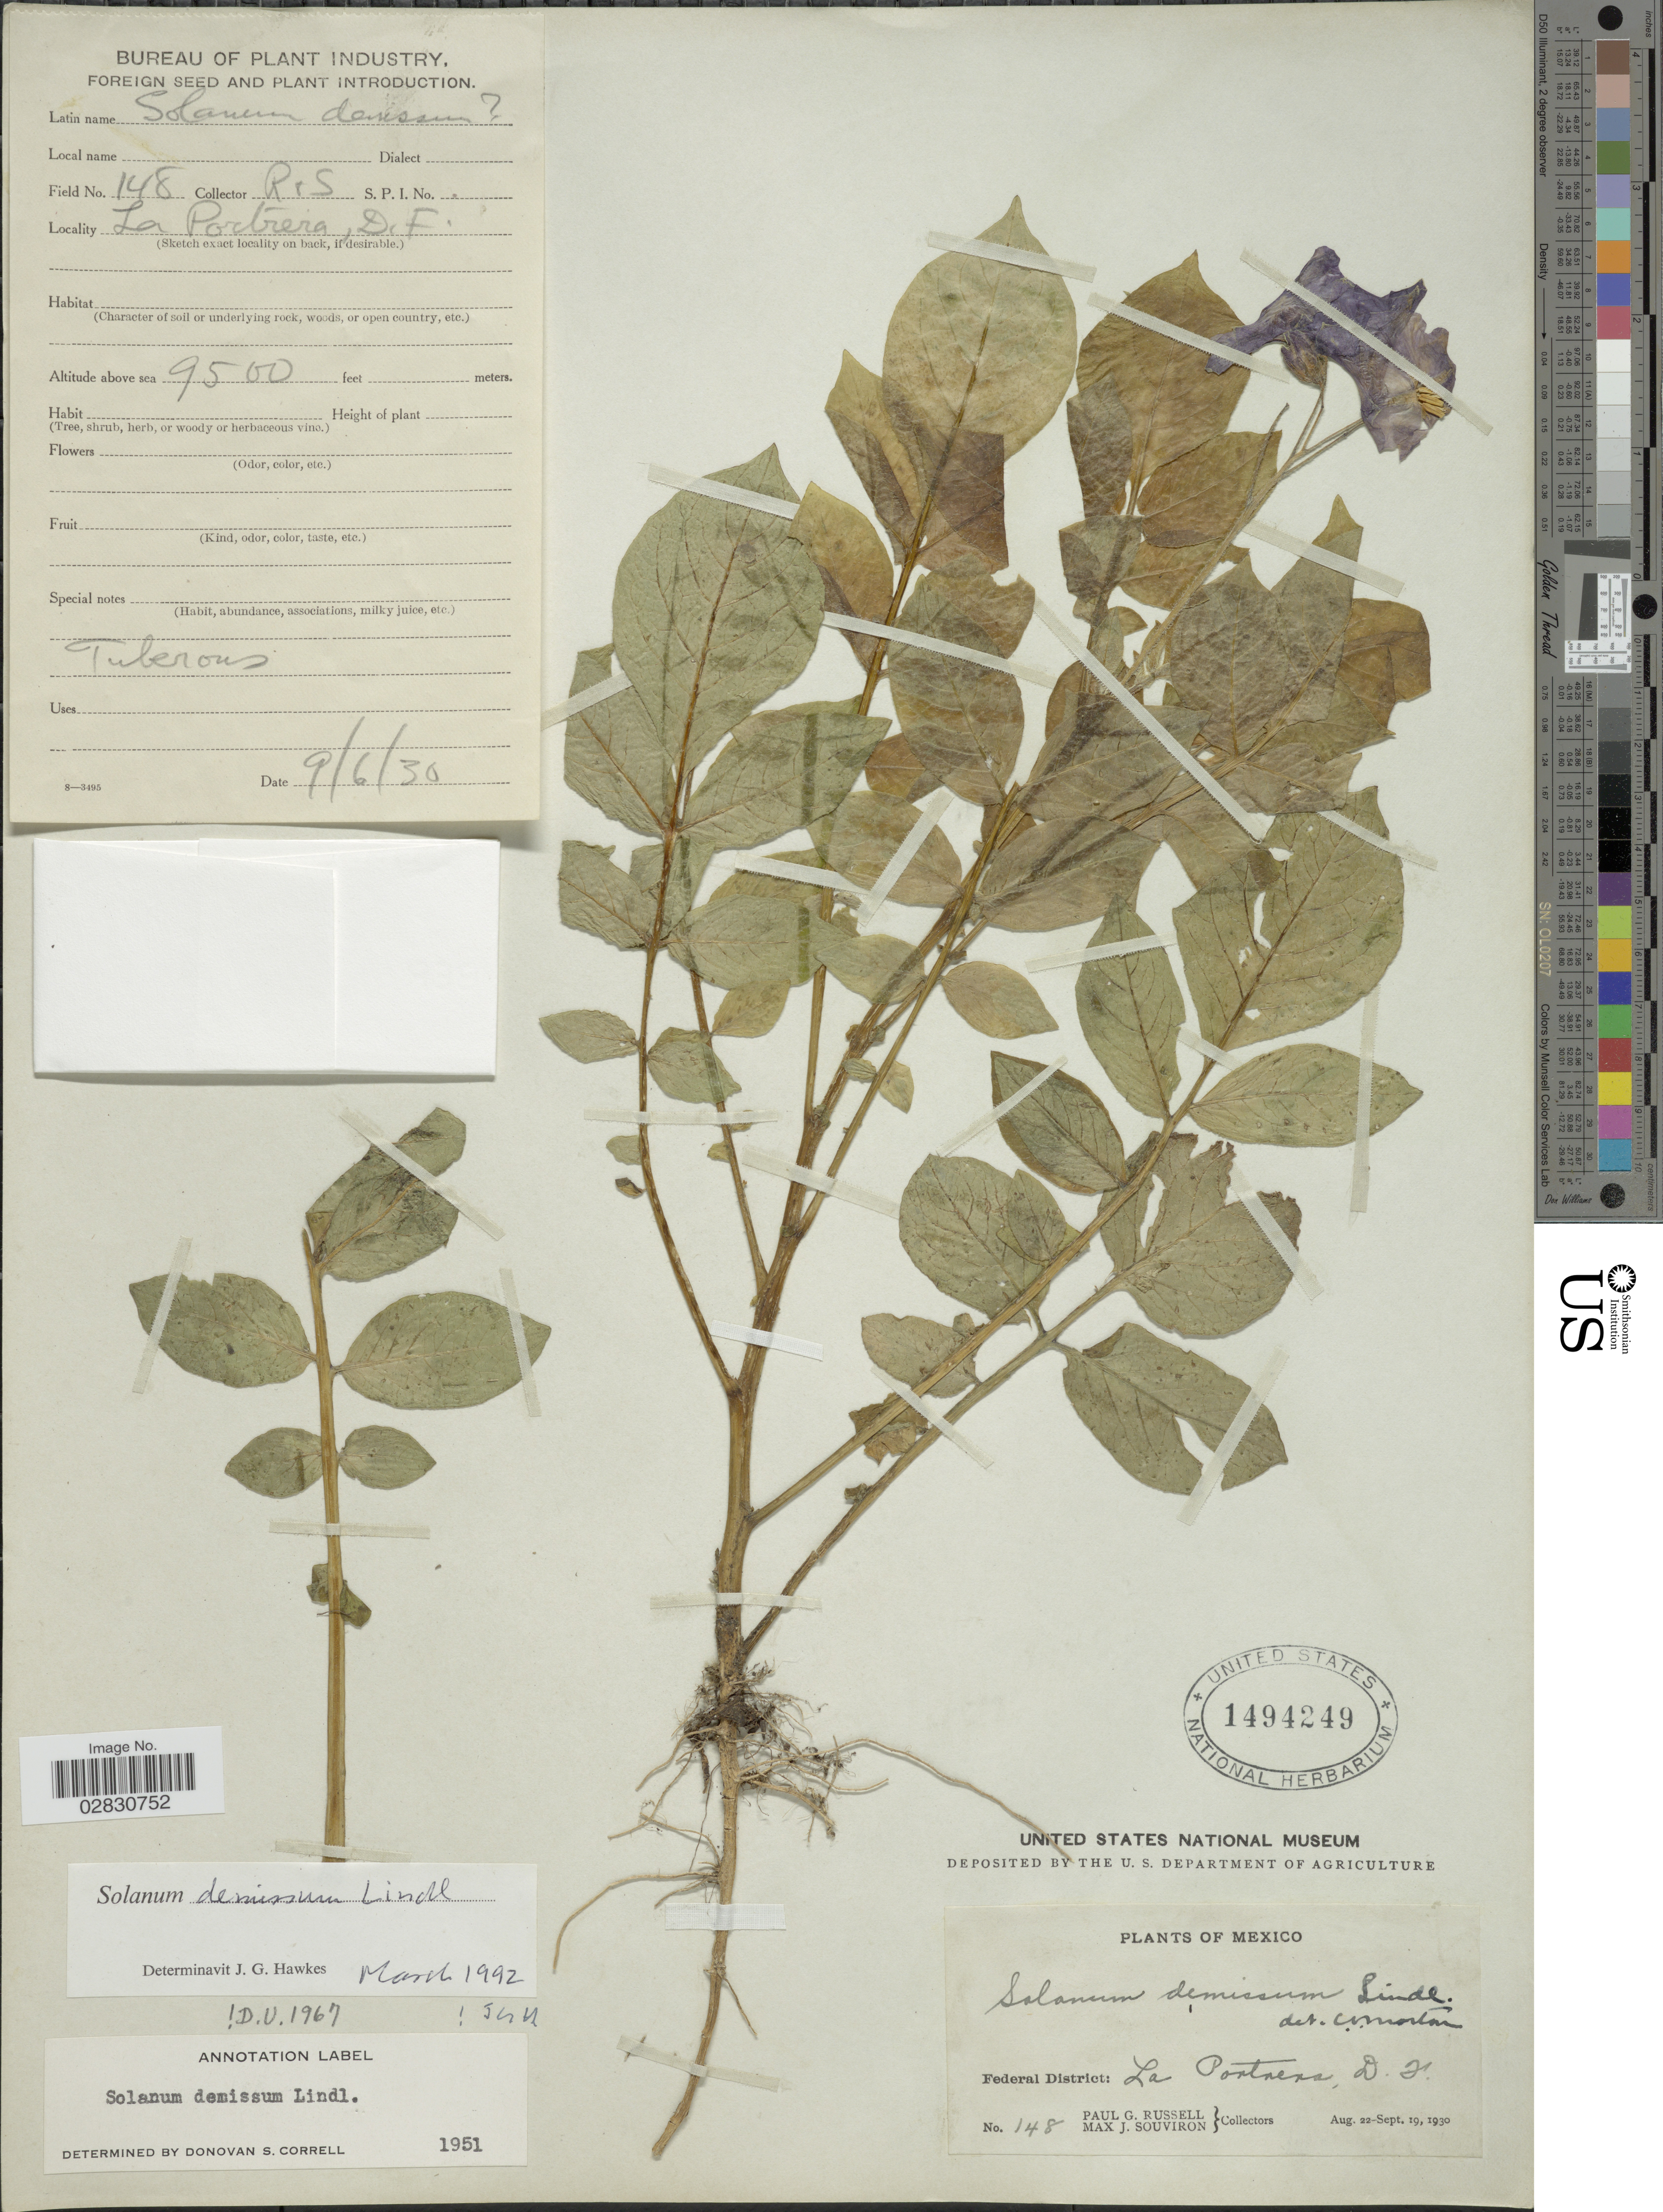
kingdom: Plantae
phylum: Tracheophyta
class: Magnoliopsida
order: Solanales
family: Solanaceae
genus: Solanum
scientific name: Solanum demissum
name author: Lindl.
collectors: P. G. Russell & M. J. Souviron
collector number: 148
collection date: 1930-06-09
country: Mexico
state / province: Distrito Federal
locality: Federal District: La Portrera, D.F.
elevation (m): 2896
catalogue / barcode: US 1494249